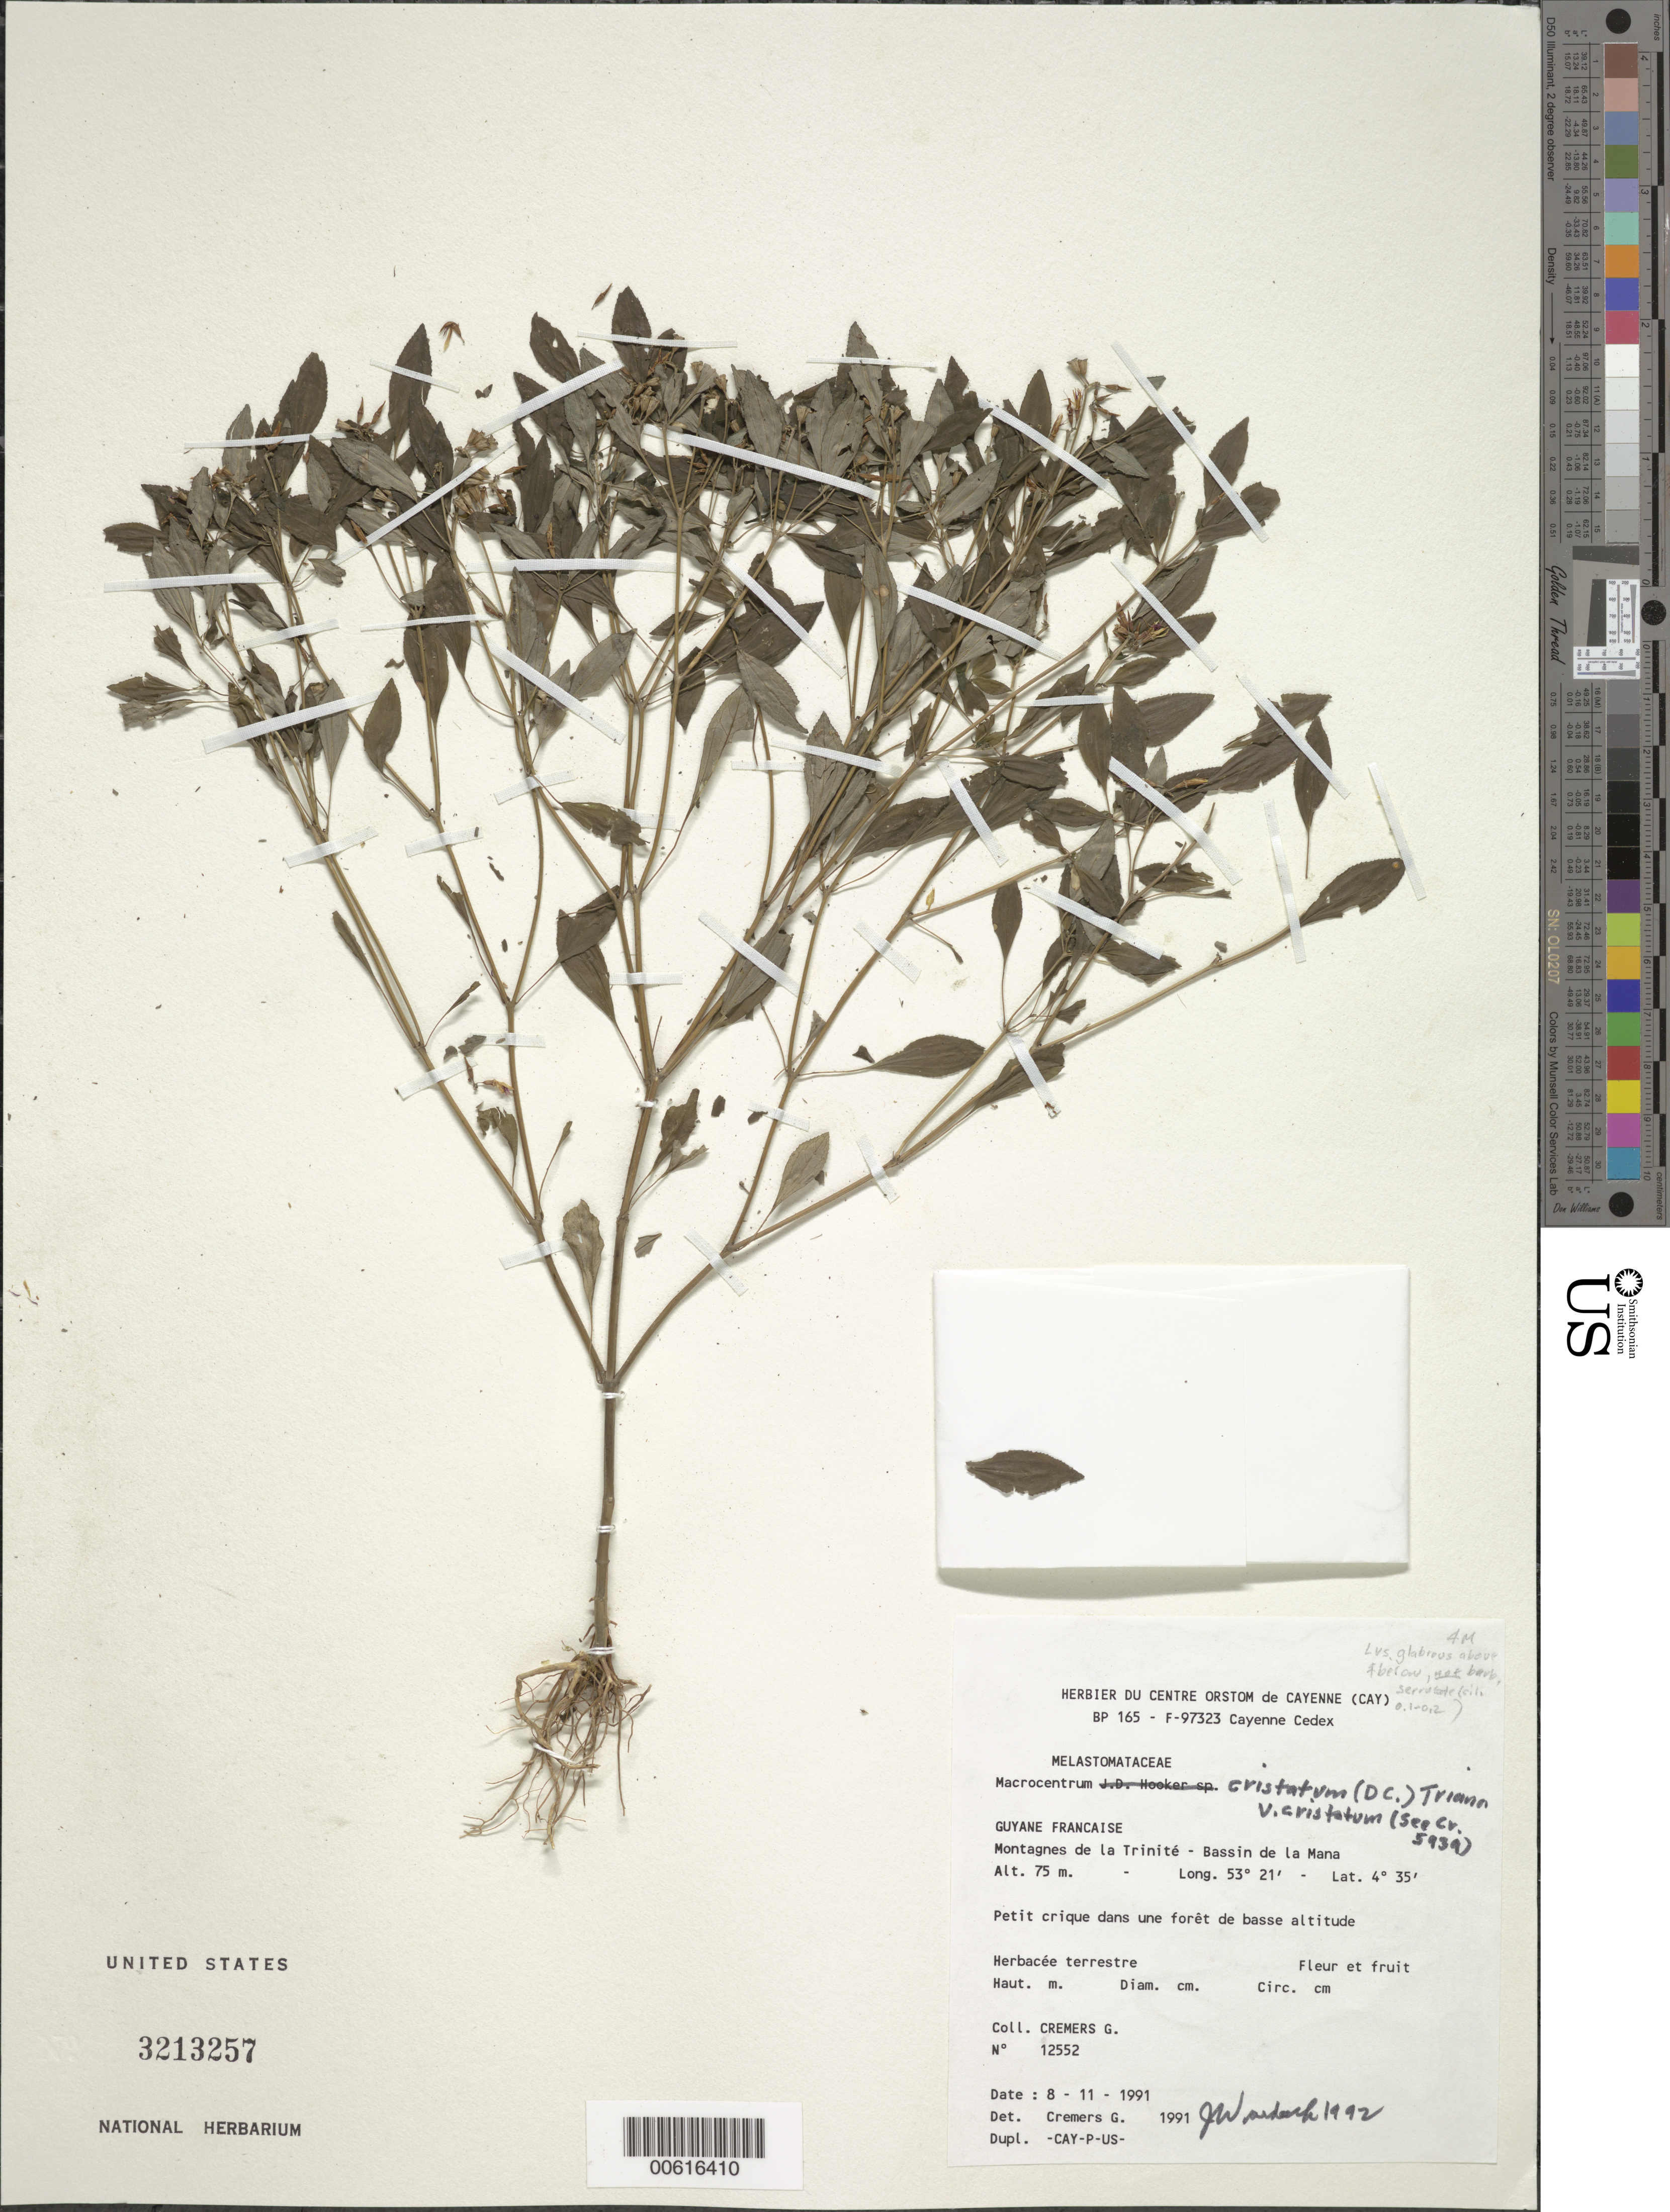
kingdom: Plantae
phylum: Tracheophyta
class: Magnoliopsida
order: Myrtales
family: Melastomataceae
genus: Macrocentrum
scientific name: Macrocentrum cristatum var. cristatum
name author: (DC.) Triana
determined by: Wurdack, John J., (US), US (UNITED STATES)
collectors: G. Cremers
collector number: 12552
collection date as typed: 8-Nov-91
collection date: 1991-11-08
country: French Guiana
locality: Montagnes de la Trinité, Bassin de la Mana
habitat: Petit crique dans une forest de basse altitude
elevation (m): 75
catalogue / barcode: US 3213257